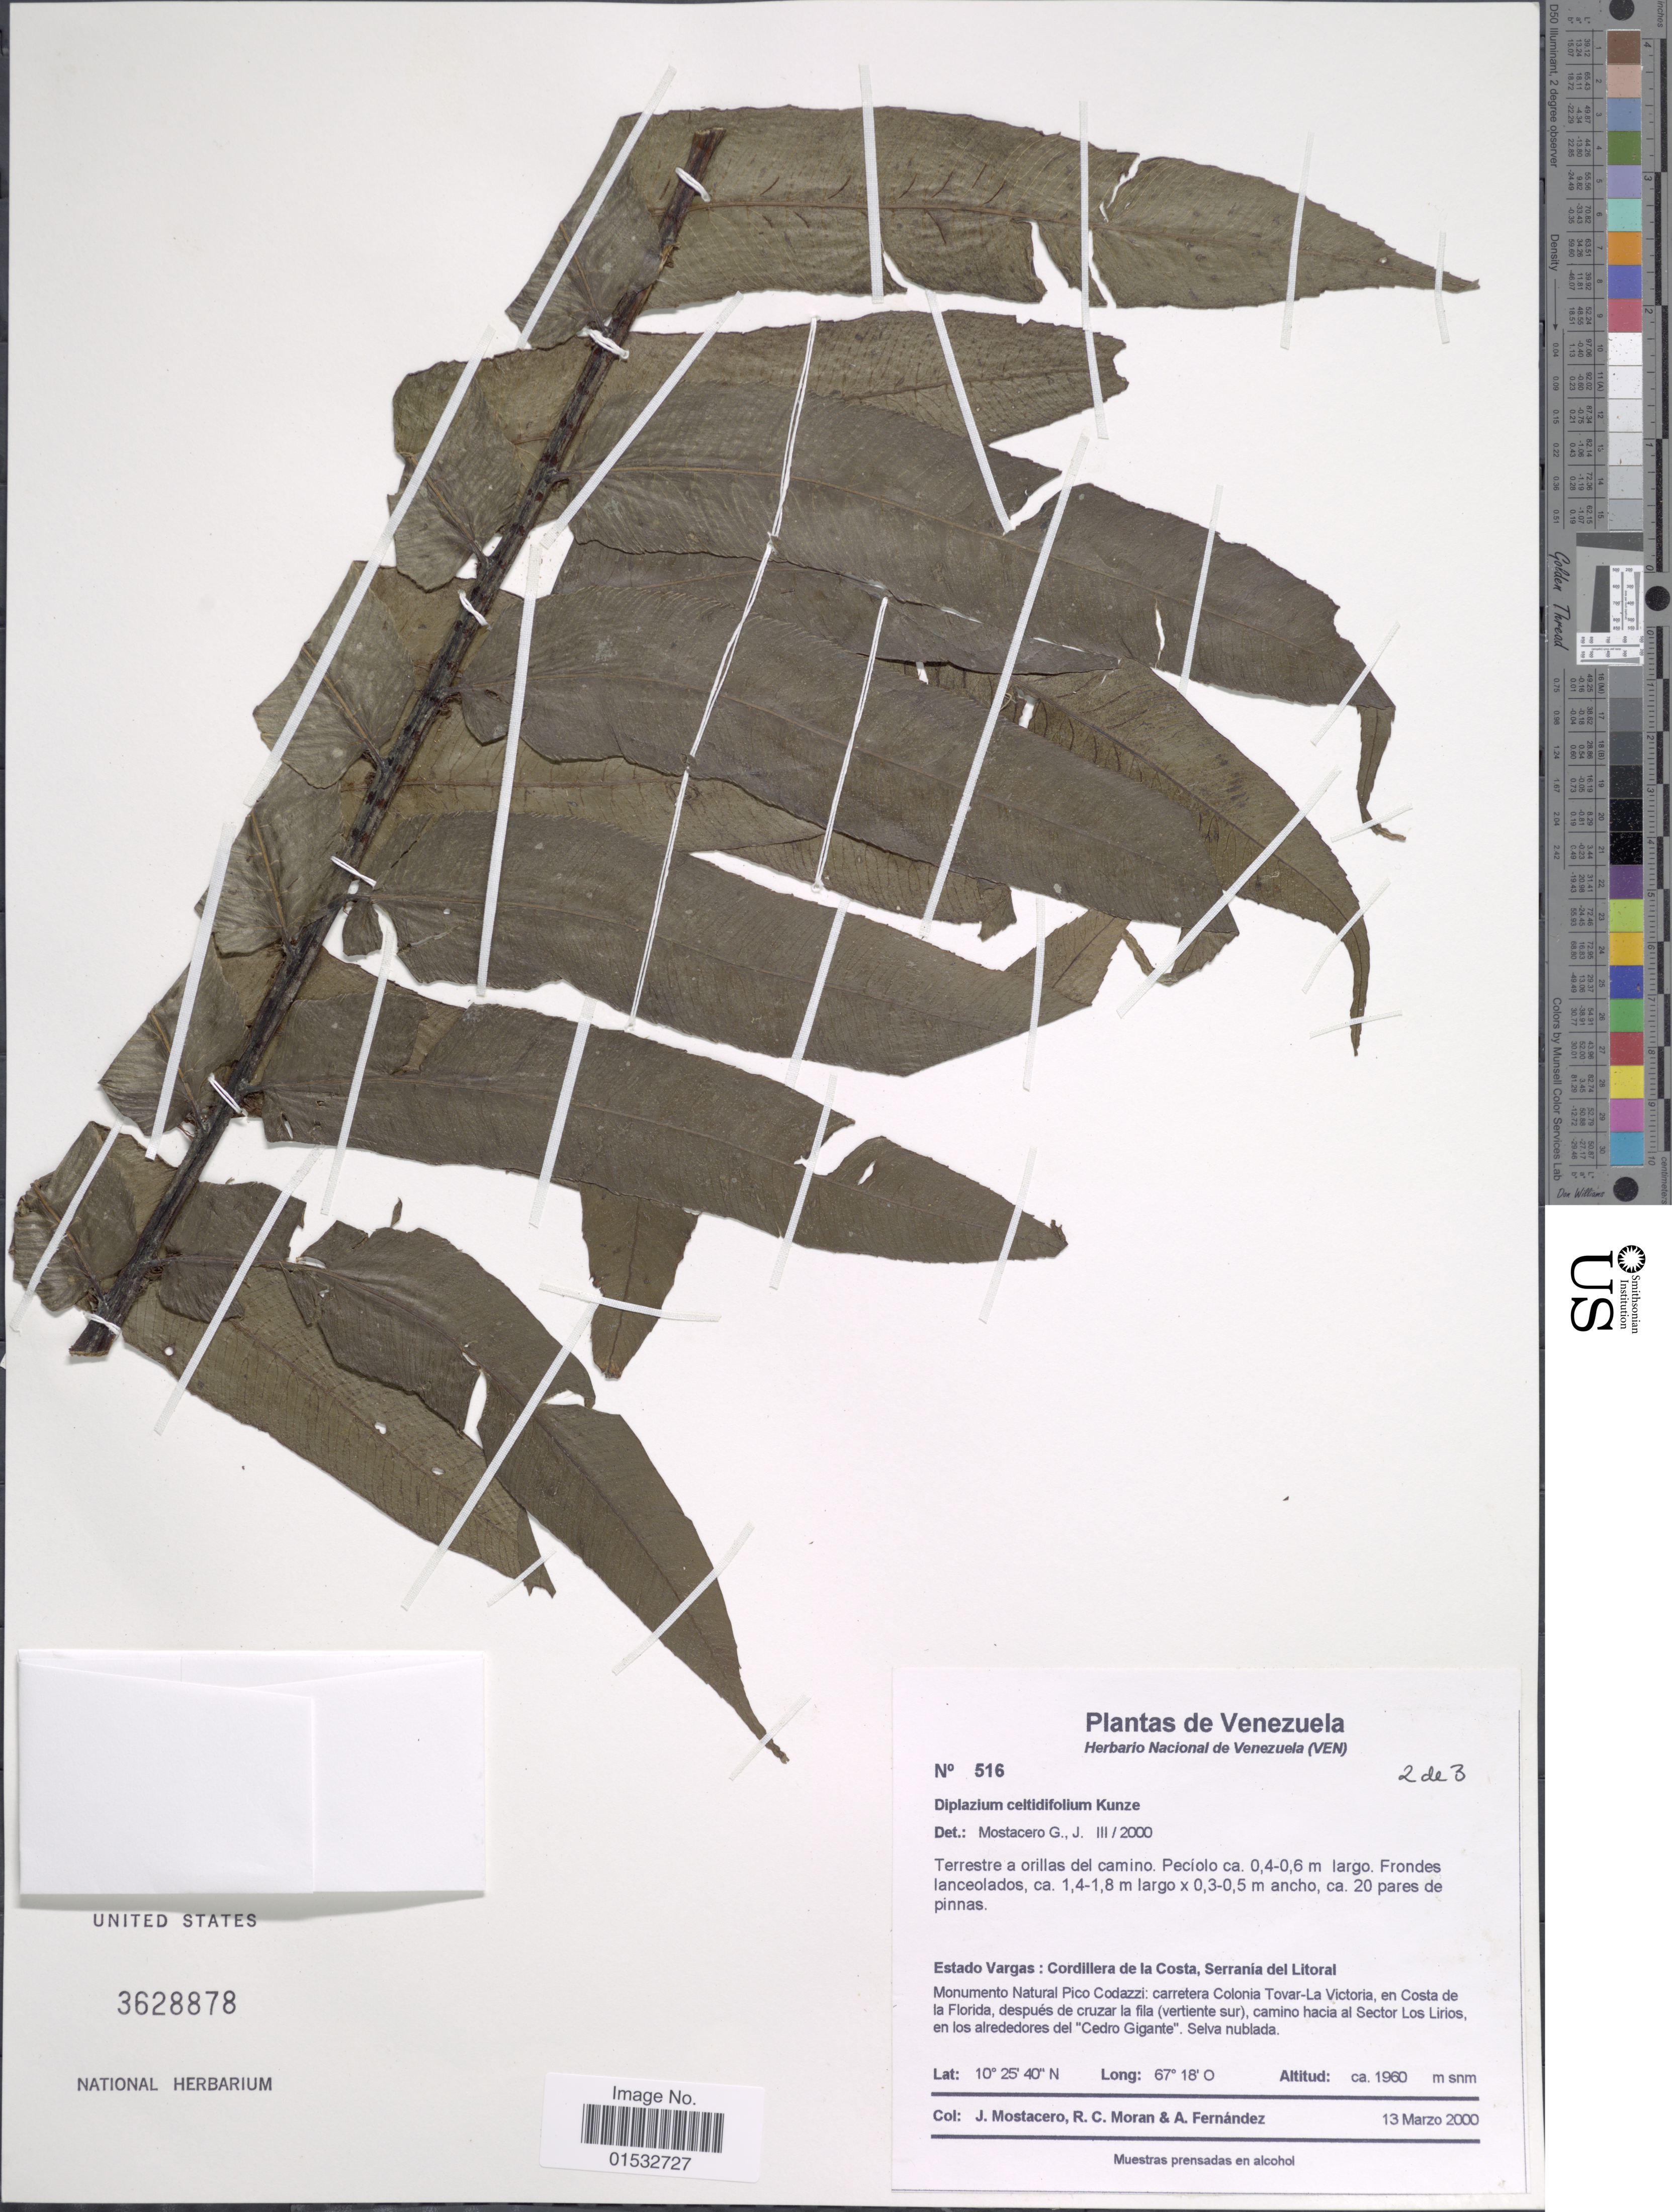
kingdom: Plantae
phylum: Tracheophyta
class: Polypodiopsida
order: Polypodiales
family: Athyriaceae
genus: Diplazium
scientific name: Diplazium celtidifolium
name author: Kunze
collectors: J. Mostacero, R. C. Moran & A. Fernández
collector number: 516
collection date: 2000-03-13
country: Venezuela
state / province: Vargas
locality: Cordillera de la Costa, Serranía del Litoral. Monumento Natural Pico Codazzi: carretera Colonia Tovar-La Victoria, en Costa de la Florida, después de cruzar la fila (vertiente sur), camino hacia al Sector Los Lirios en los alrededores del "Cedro Gigante". Selva nublada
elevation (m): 1960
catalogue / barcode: US 3628878